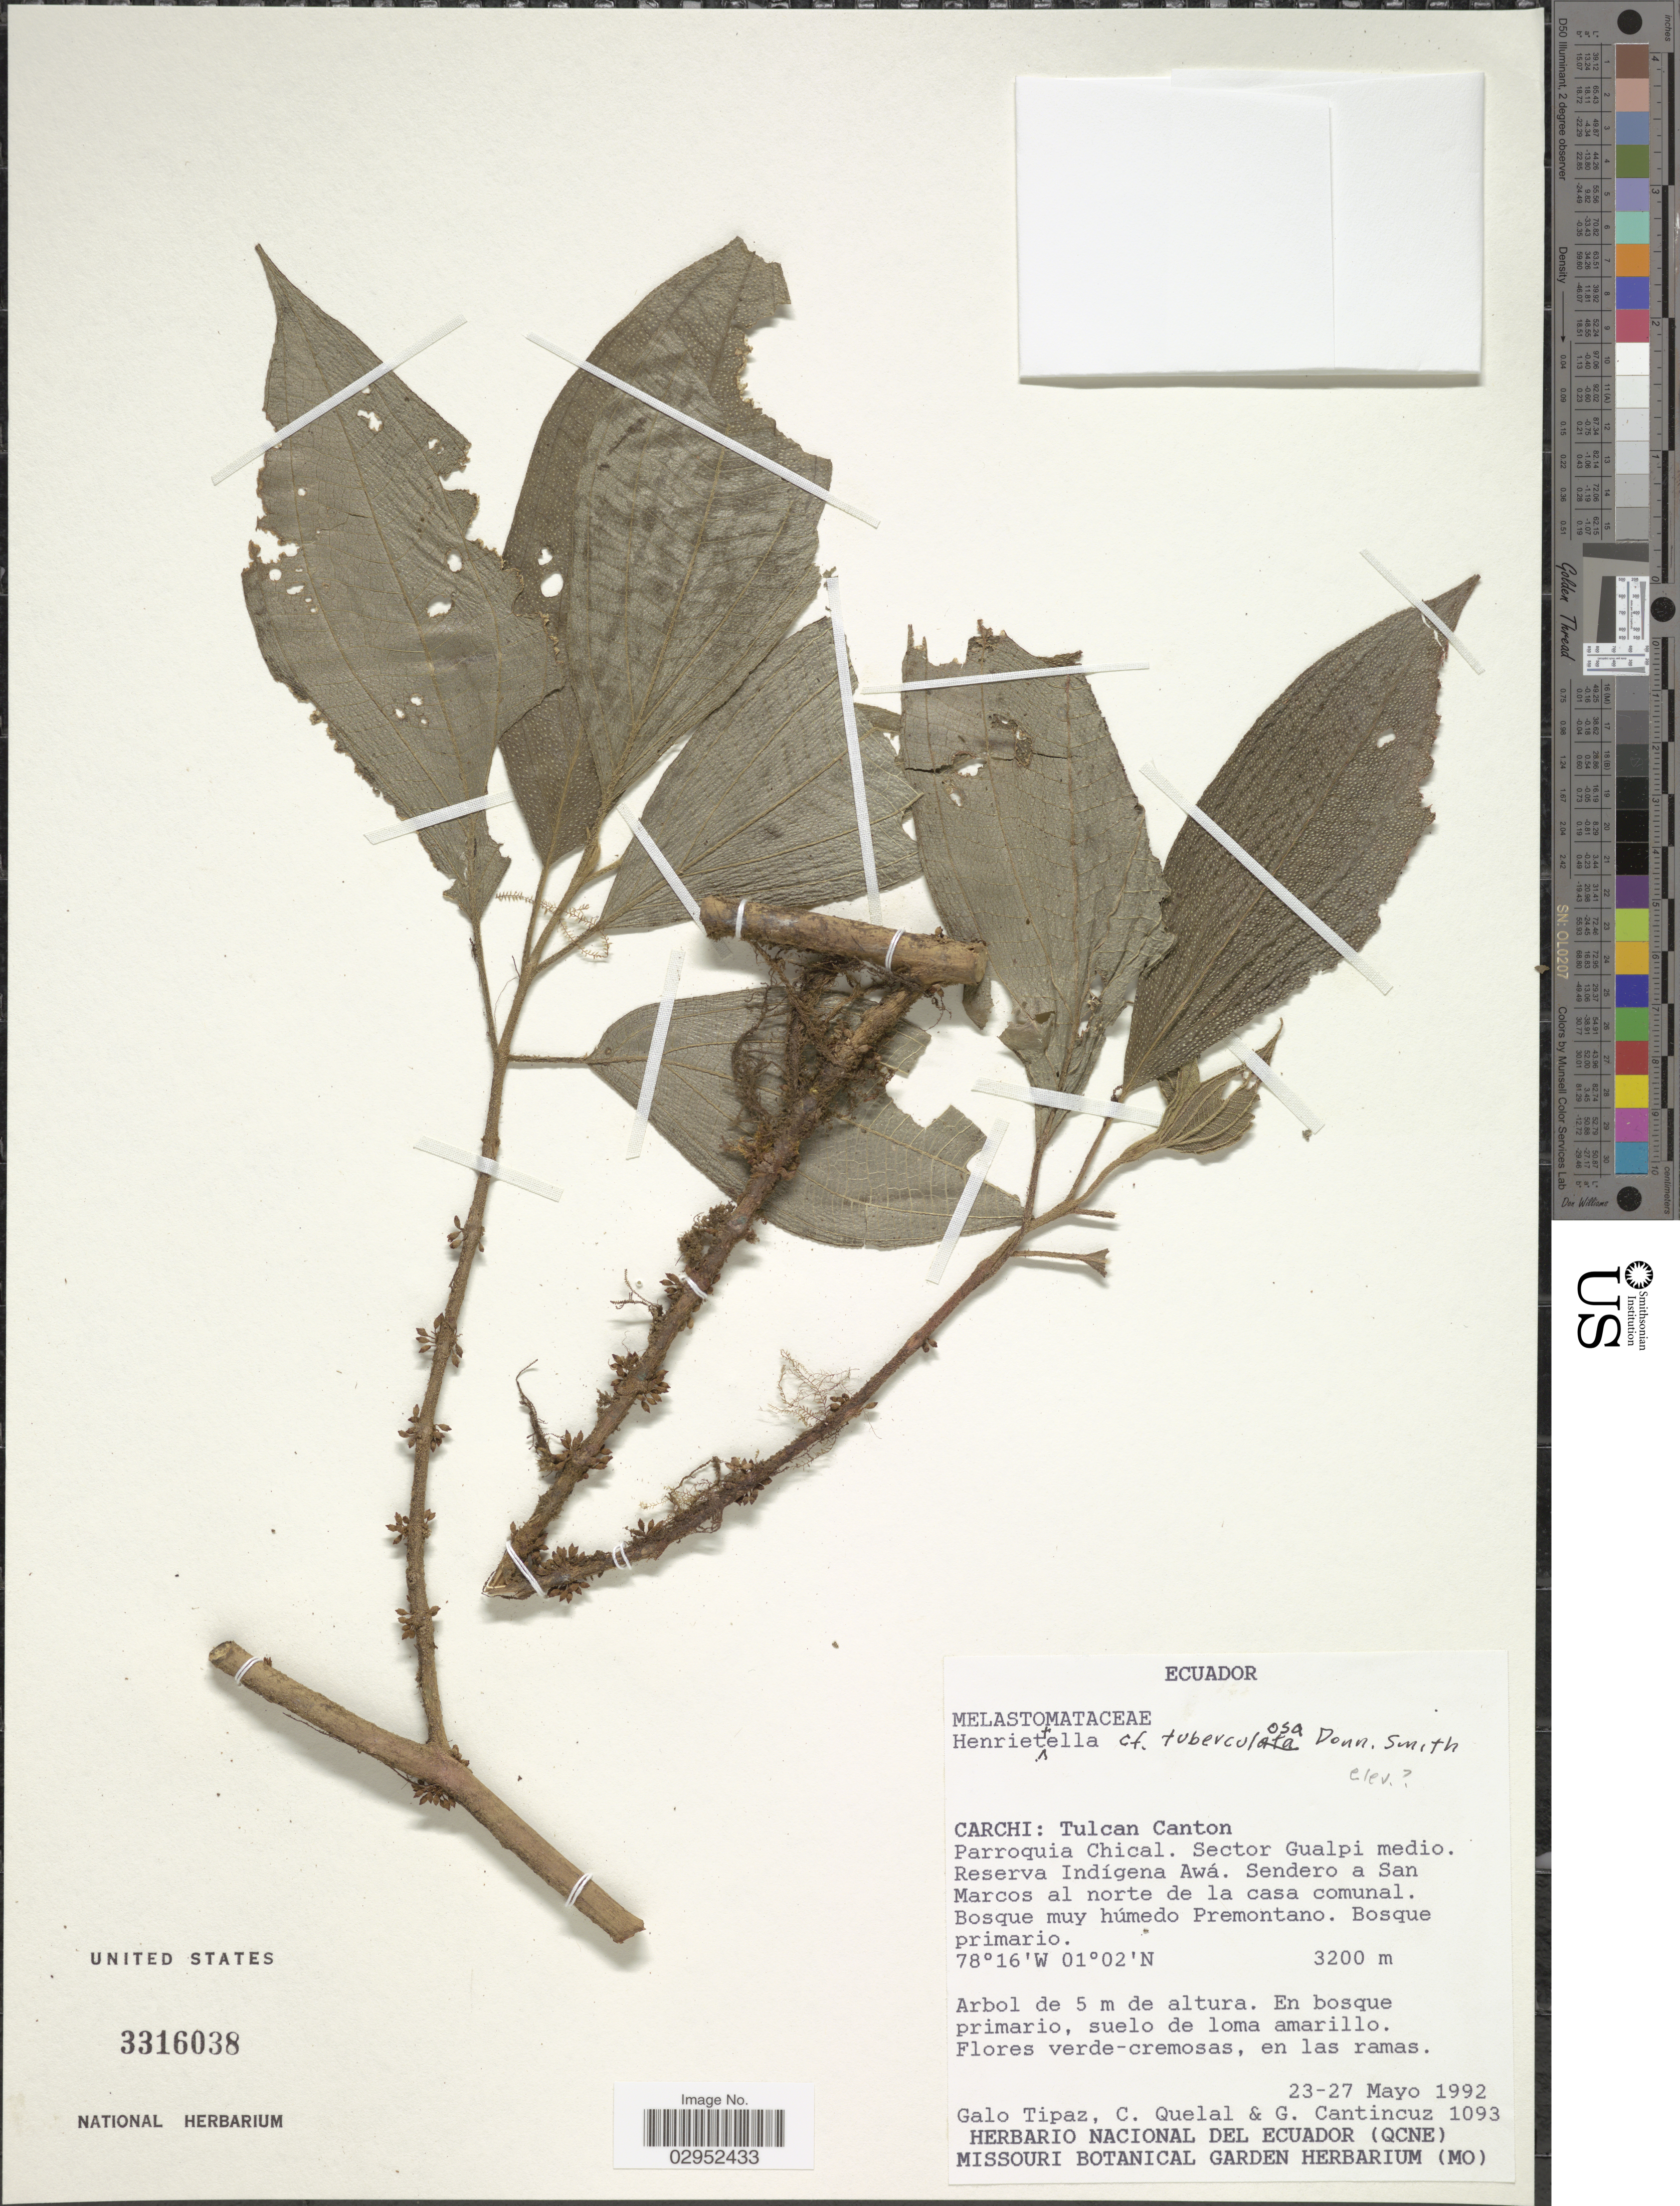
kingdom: Plantae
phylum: Tracheophyta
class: Magnoliopsida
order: Myrtales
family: Melastomataceae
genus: Henriettea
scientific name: Henriettea tuberculosa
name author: (Donn. Sm.) L.O. Williams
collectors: G. Tipaz, C. Quelal & G. Cantincuz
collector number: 1093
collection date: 1992-05-23/1992-05-27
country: Ecuador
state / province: Carchi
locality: Tulcan Canton. Parroquia Chical. Sector Gualpi medio. Reserva Indígena Awá. Sendero a San Marcos al norte de la casa comunal.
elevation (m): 3200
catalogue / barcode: US 3316038